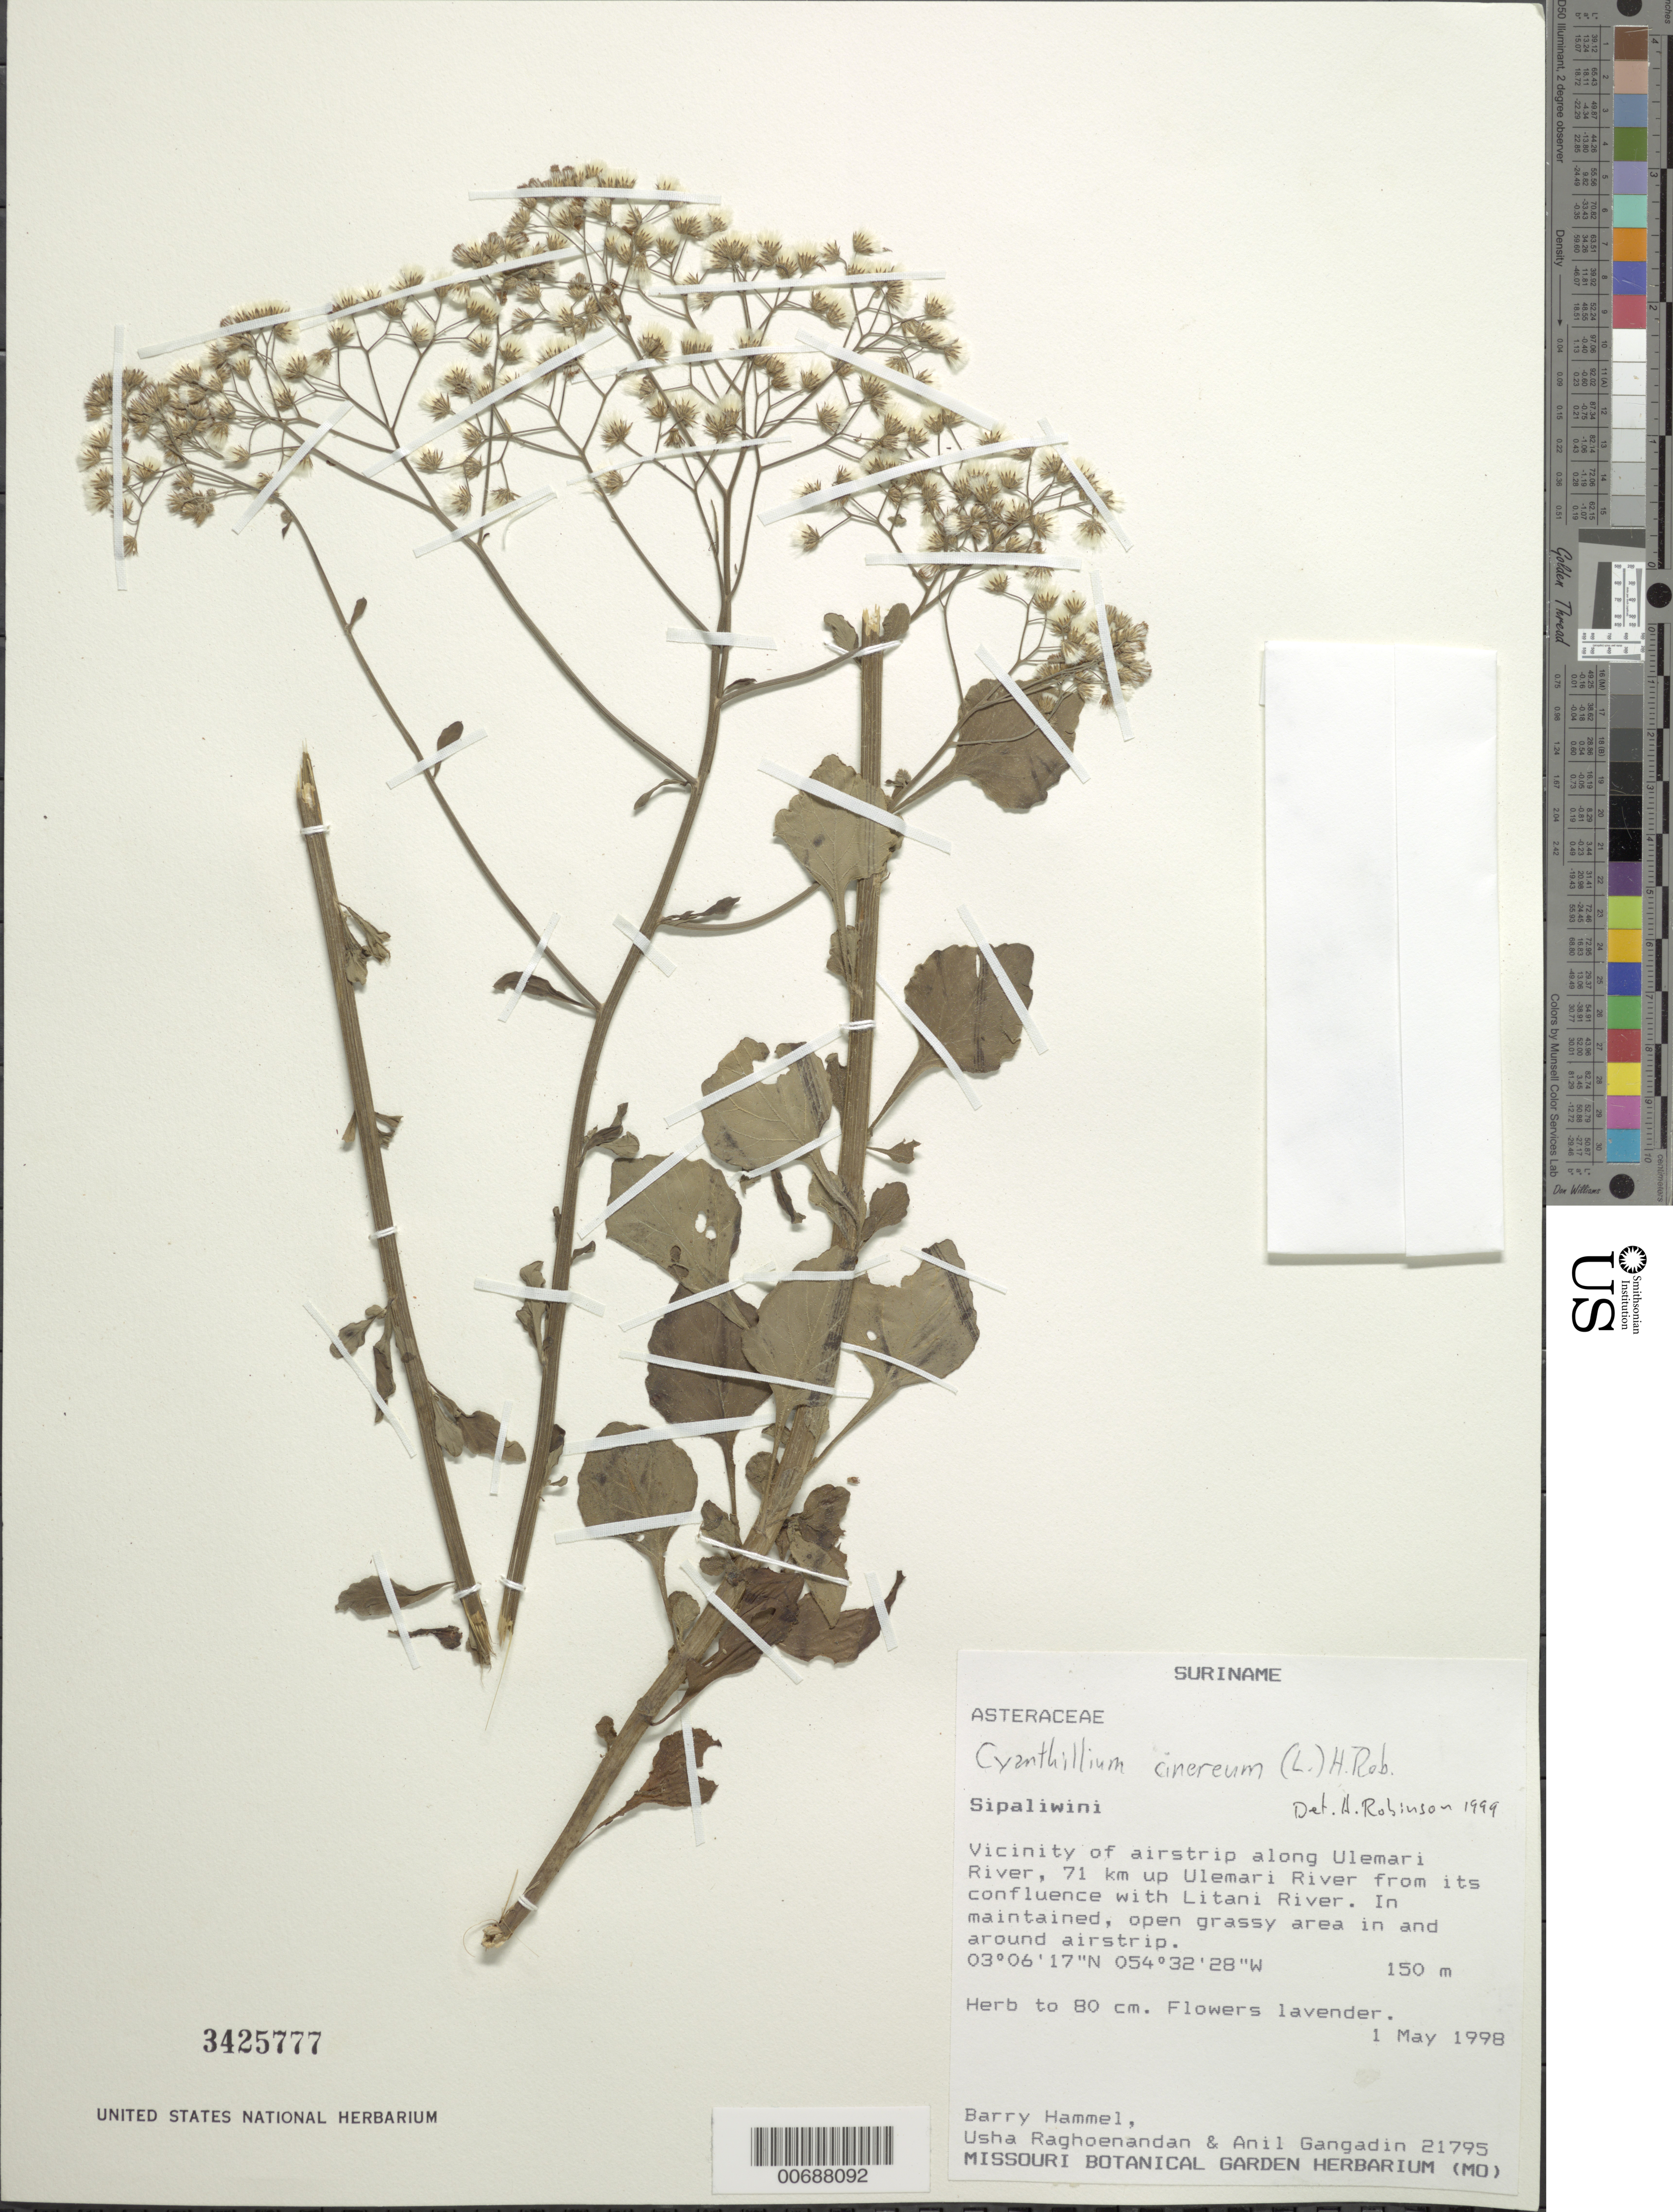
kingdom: Plantae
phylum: Tracheophyta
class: Magnoliopsida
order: Asterales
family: Asteraceae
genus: Cyanthillium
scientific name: Cyanthillium cinereum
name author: (L.) H. Rob.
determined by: Robinson, Harold E., (US)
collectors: B. Hammel, U. Raghoenandan & B. de Dijn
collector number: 21795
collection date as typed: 1-May-98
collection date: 1998-05-01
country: Suriname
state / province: Sipaliwini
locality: Ulemari R., ca. 71 km upstream from confl. with Litani R., vicinity of airstrip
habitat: Maintained, open grassy area in and around airstrip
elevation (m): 150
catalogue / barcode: US 3425777